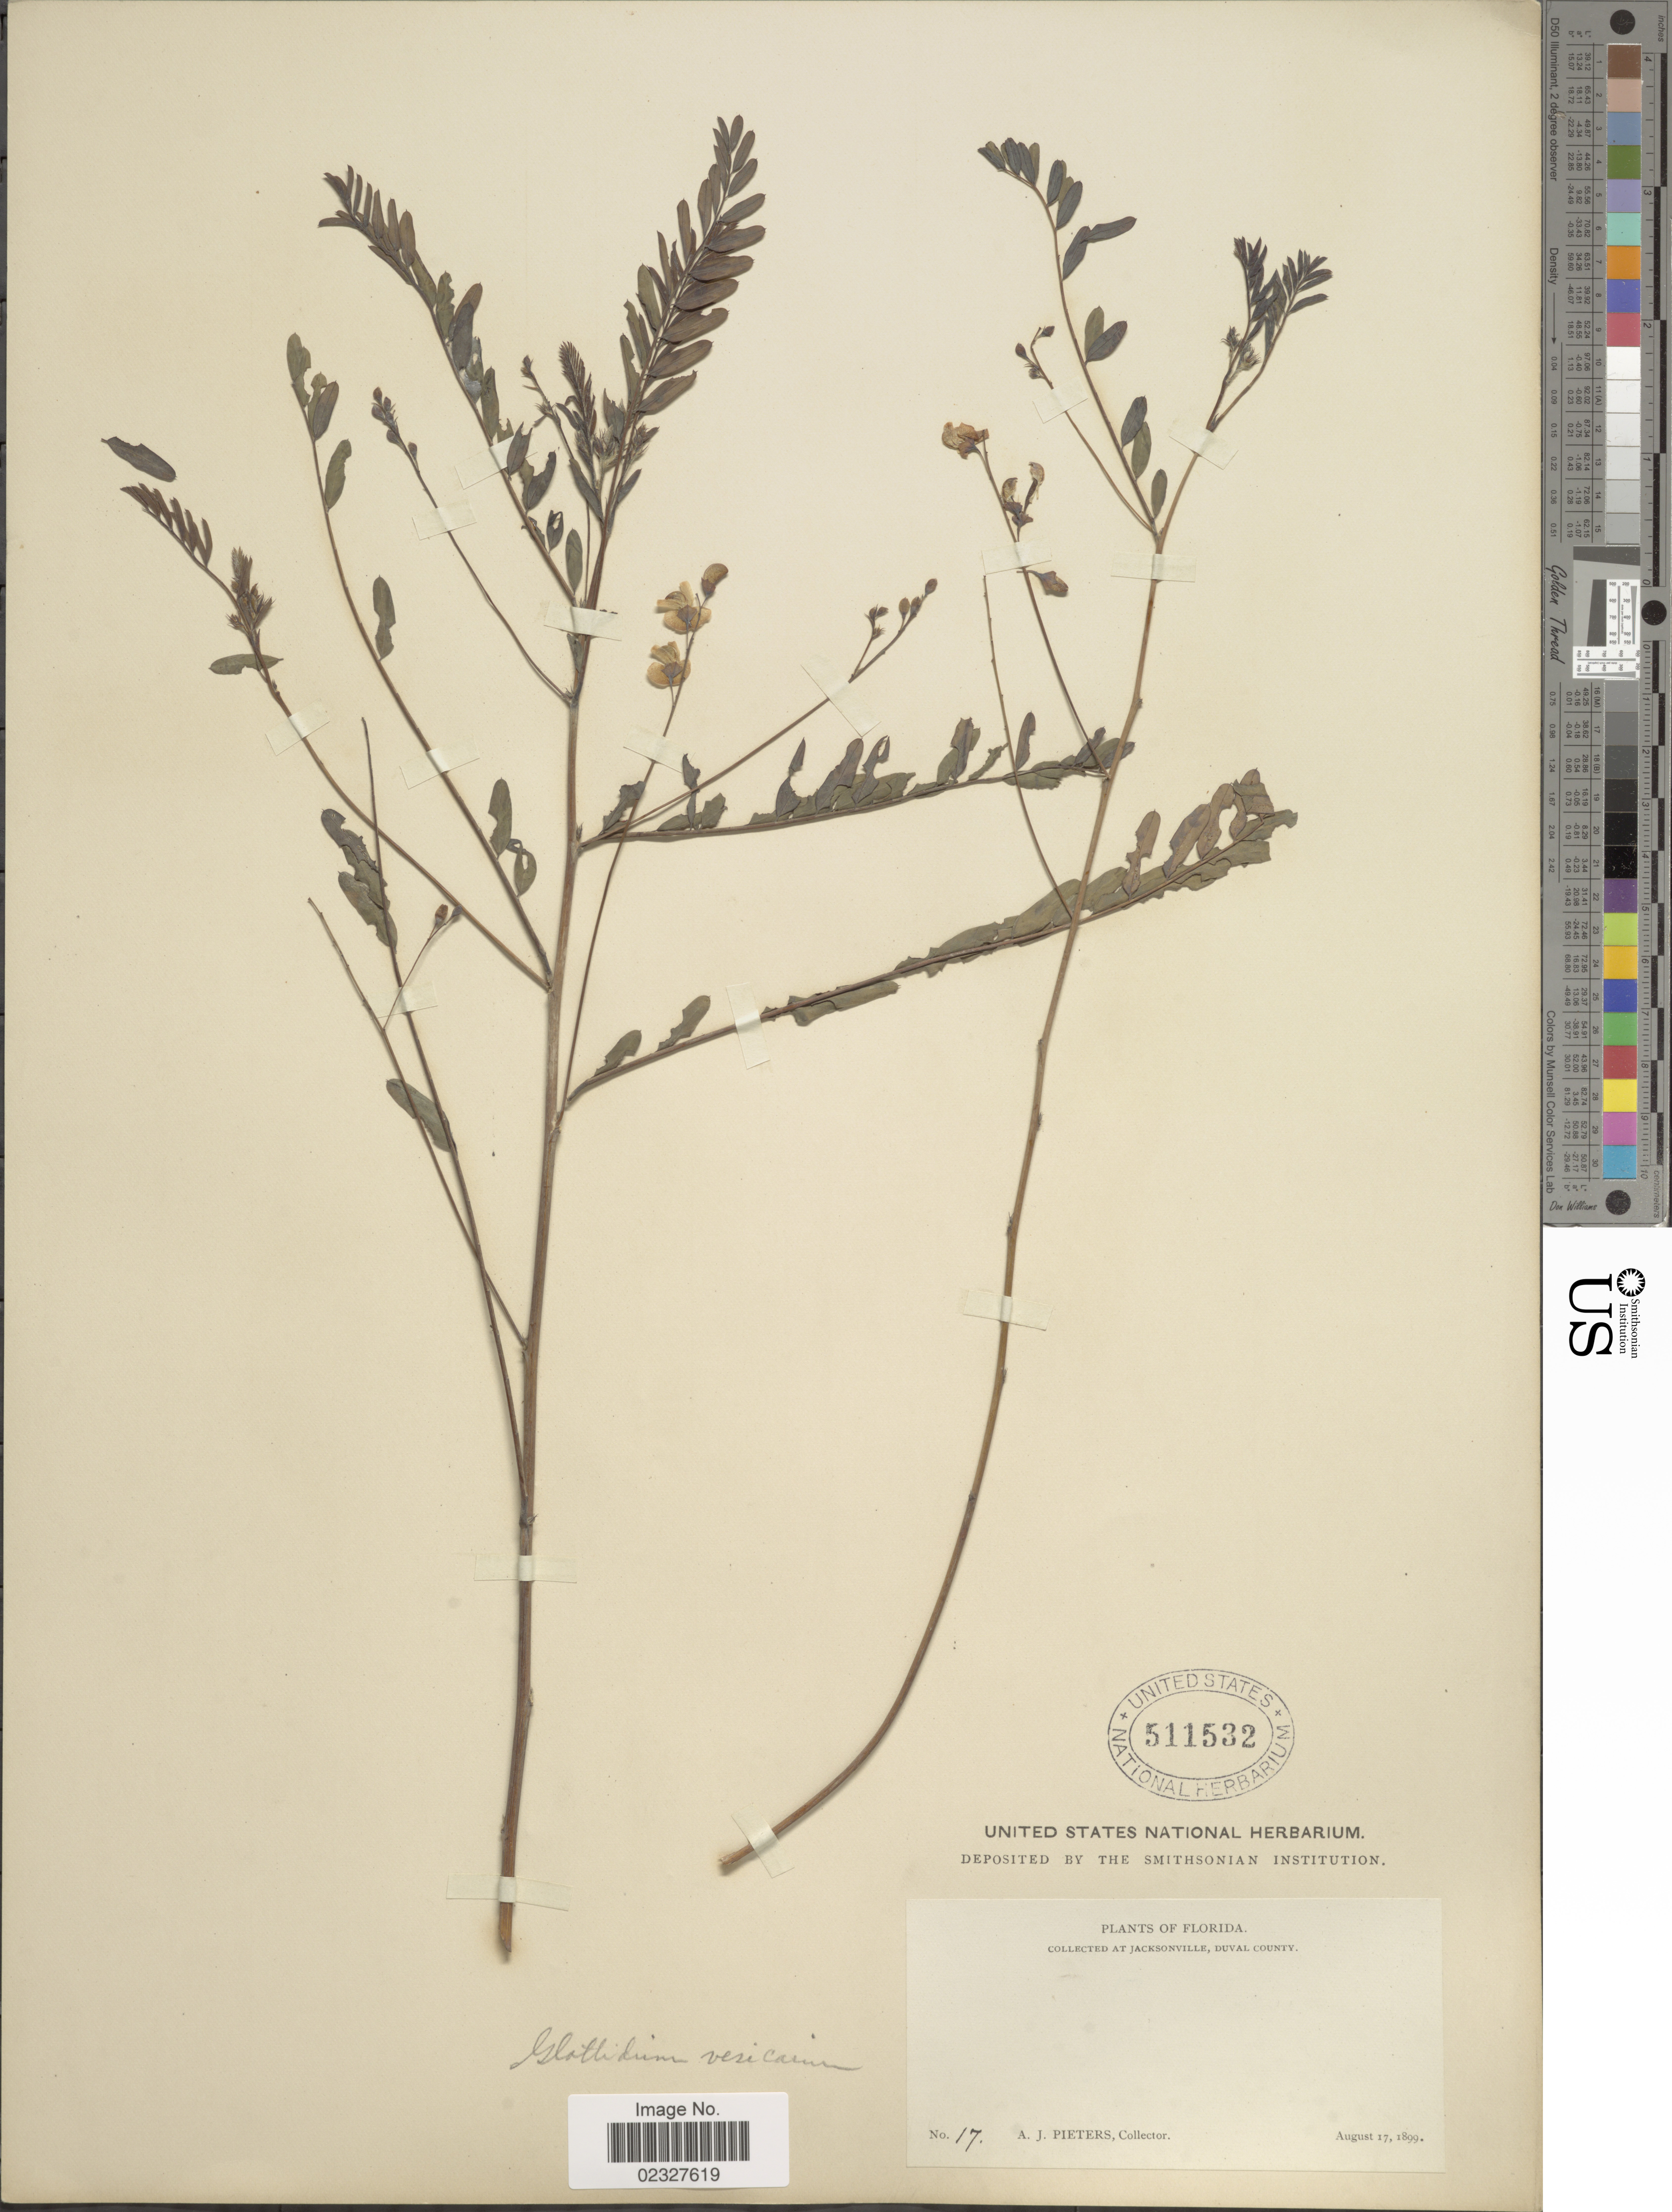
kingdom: Plantae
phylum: Tracheophyta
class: Magnoliopsida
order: Fabales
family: Fabaceae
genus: Sesbania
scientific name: Sesbania vesicaria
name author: (Jacq.) Elliott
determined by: Strong, Mark T., (BOT), Smithsonian Institution - National Museum of Natural History (UNITED STATES)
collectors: A. Pieters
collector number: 17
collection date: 1899-08-17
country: United States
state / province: Florida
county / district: Duval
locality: Jacksonville, Duval County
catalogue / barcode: US 511532